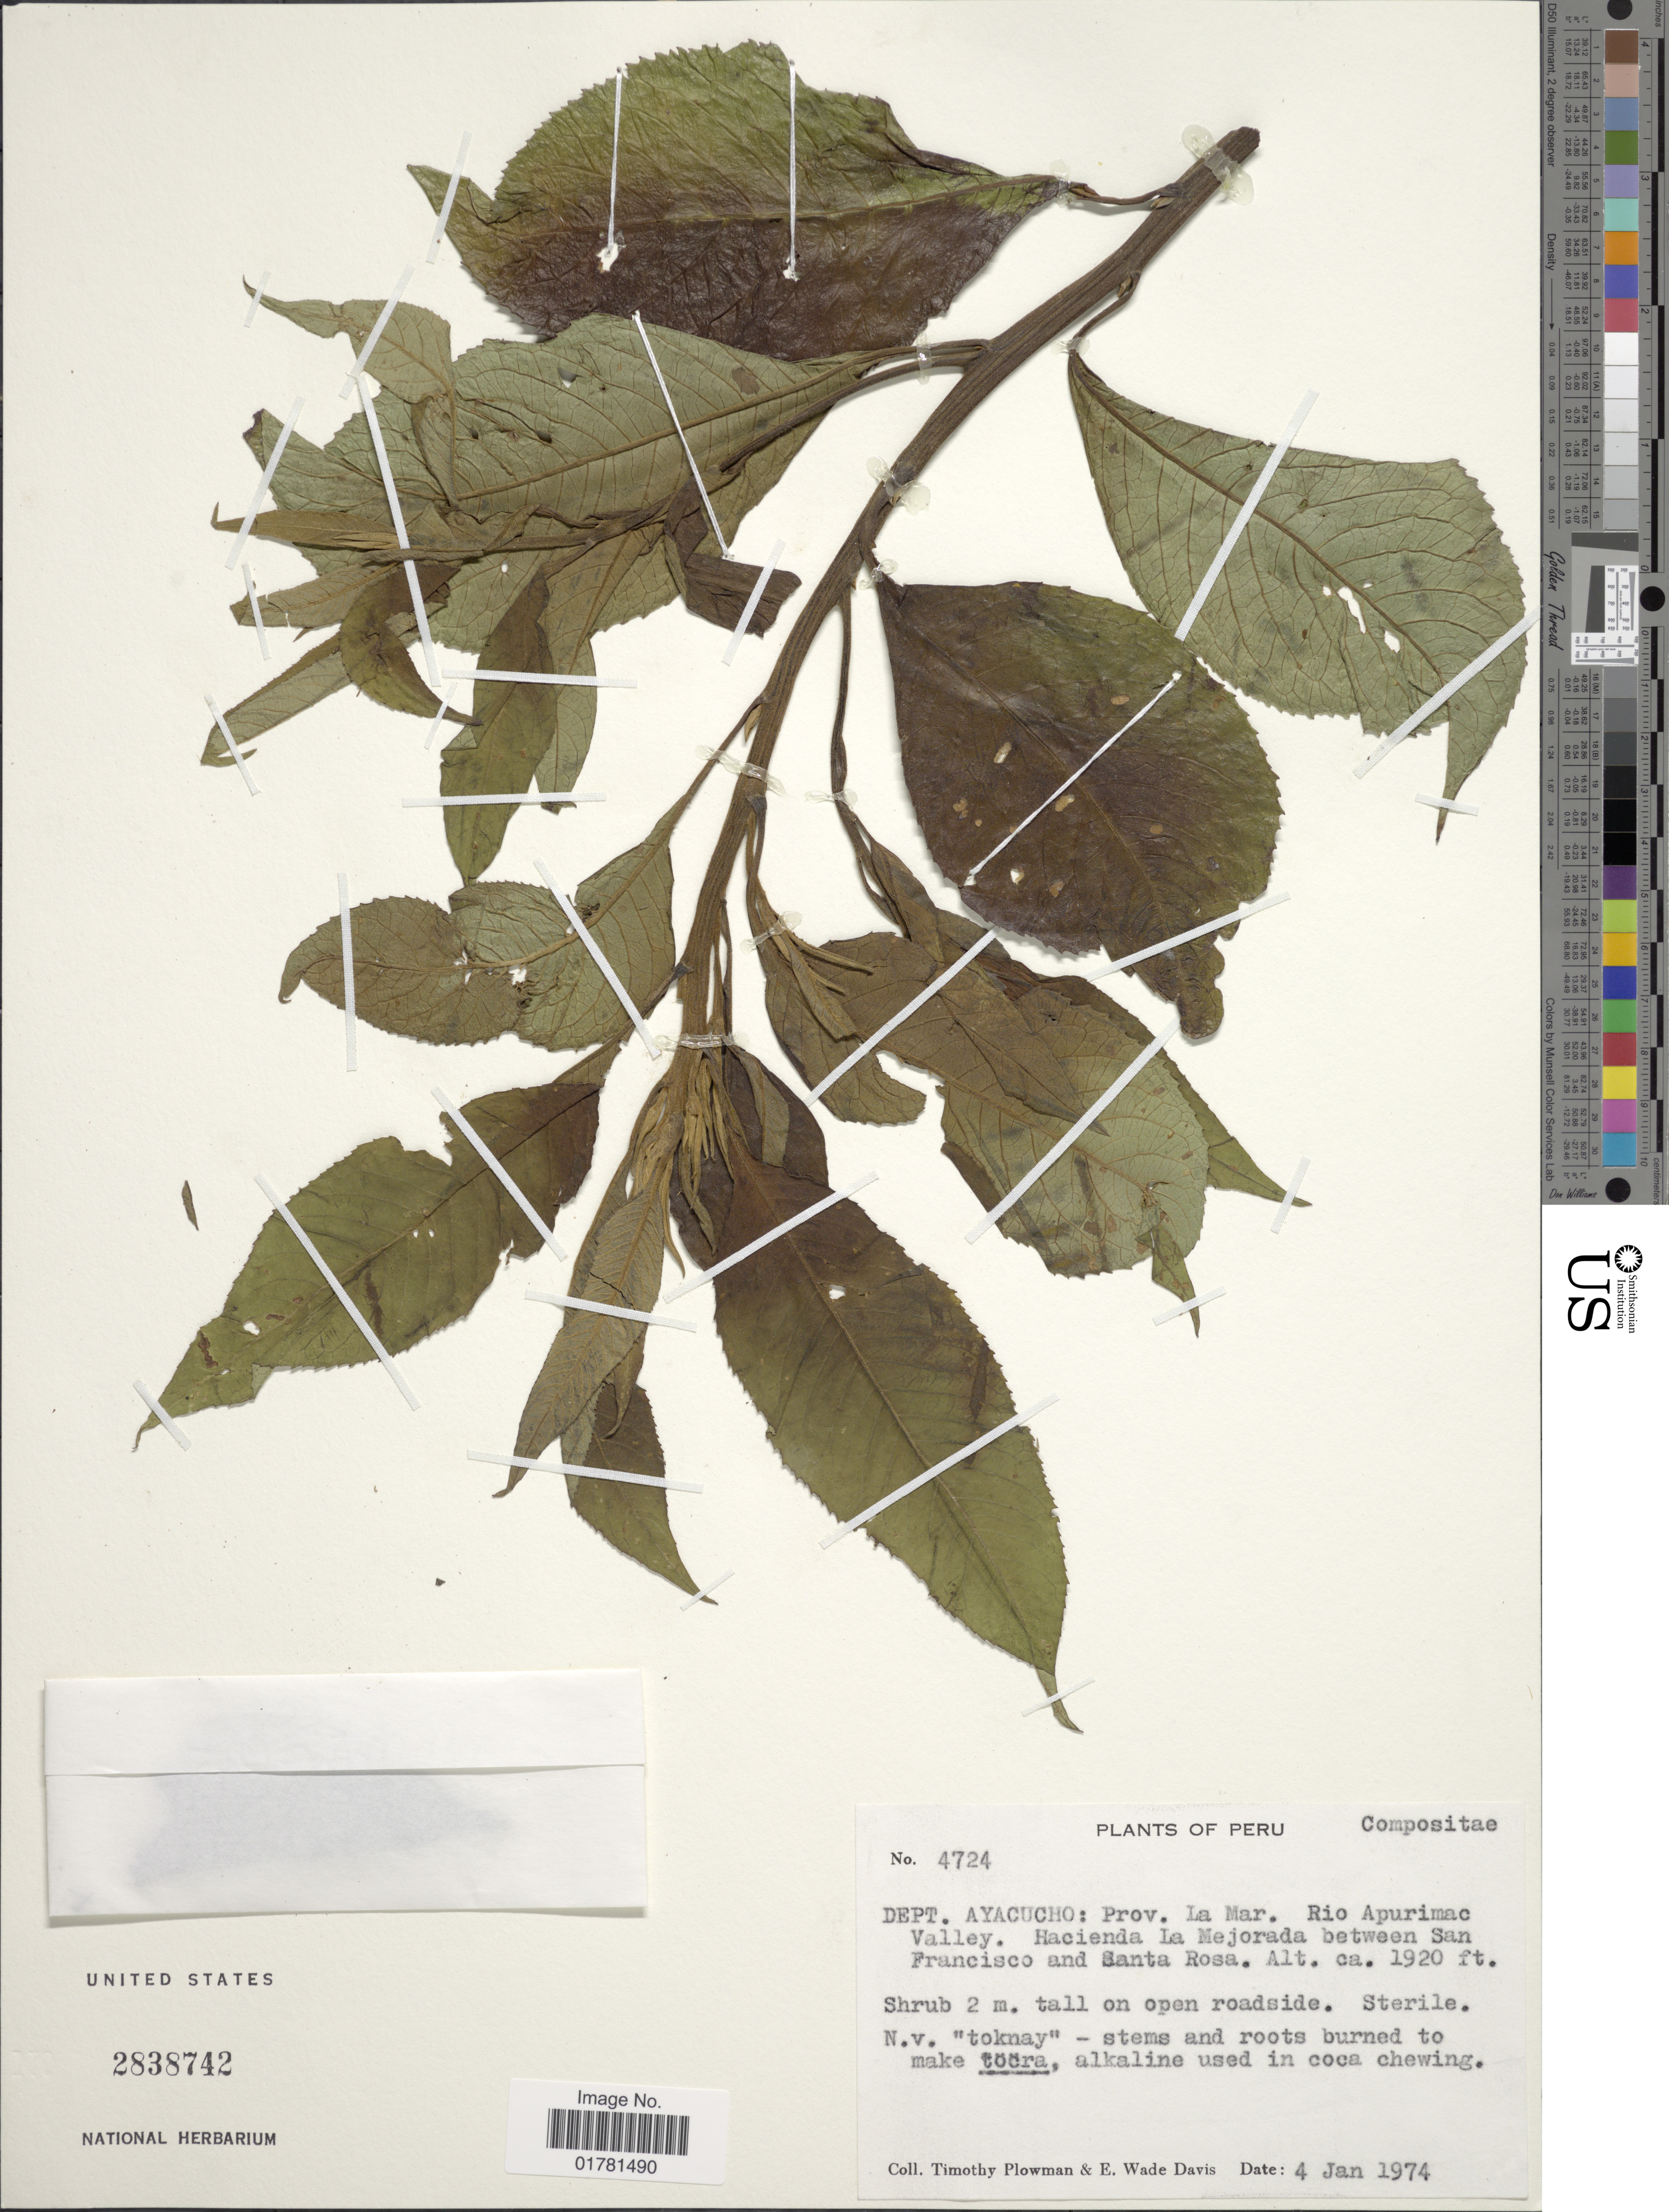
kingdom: Plantae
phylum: Tracheophyta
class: Magnoliopsida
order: Asterales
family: Asteraceae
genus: Verbesina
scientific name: Verbesina sp.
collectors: T. Plowman & E. W. Davis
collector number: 4724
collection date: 1974-01-04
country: Peru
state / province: Ayacucho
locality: Dept. Ayacucho: Prov La Mar. Rio Apurimac Valley. Hacienda La Mejorada between San Francisco and Santa Rosa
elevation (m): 585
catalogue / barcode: US 2838742